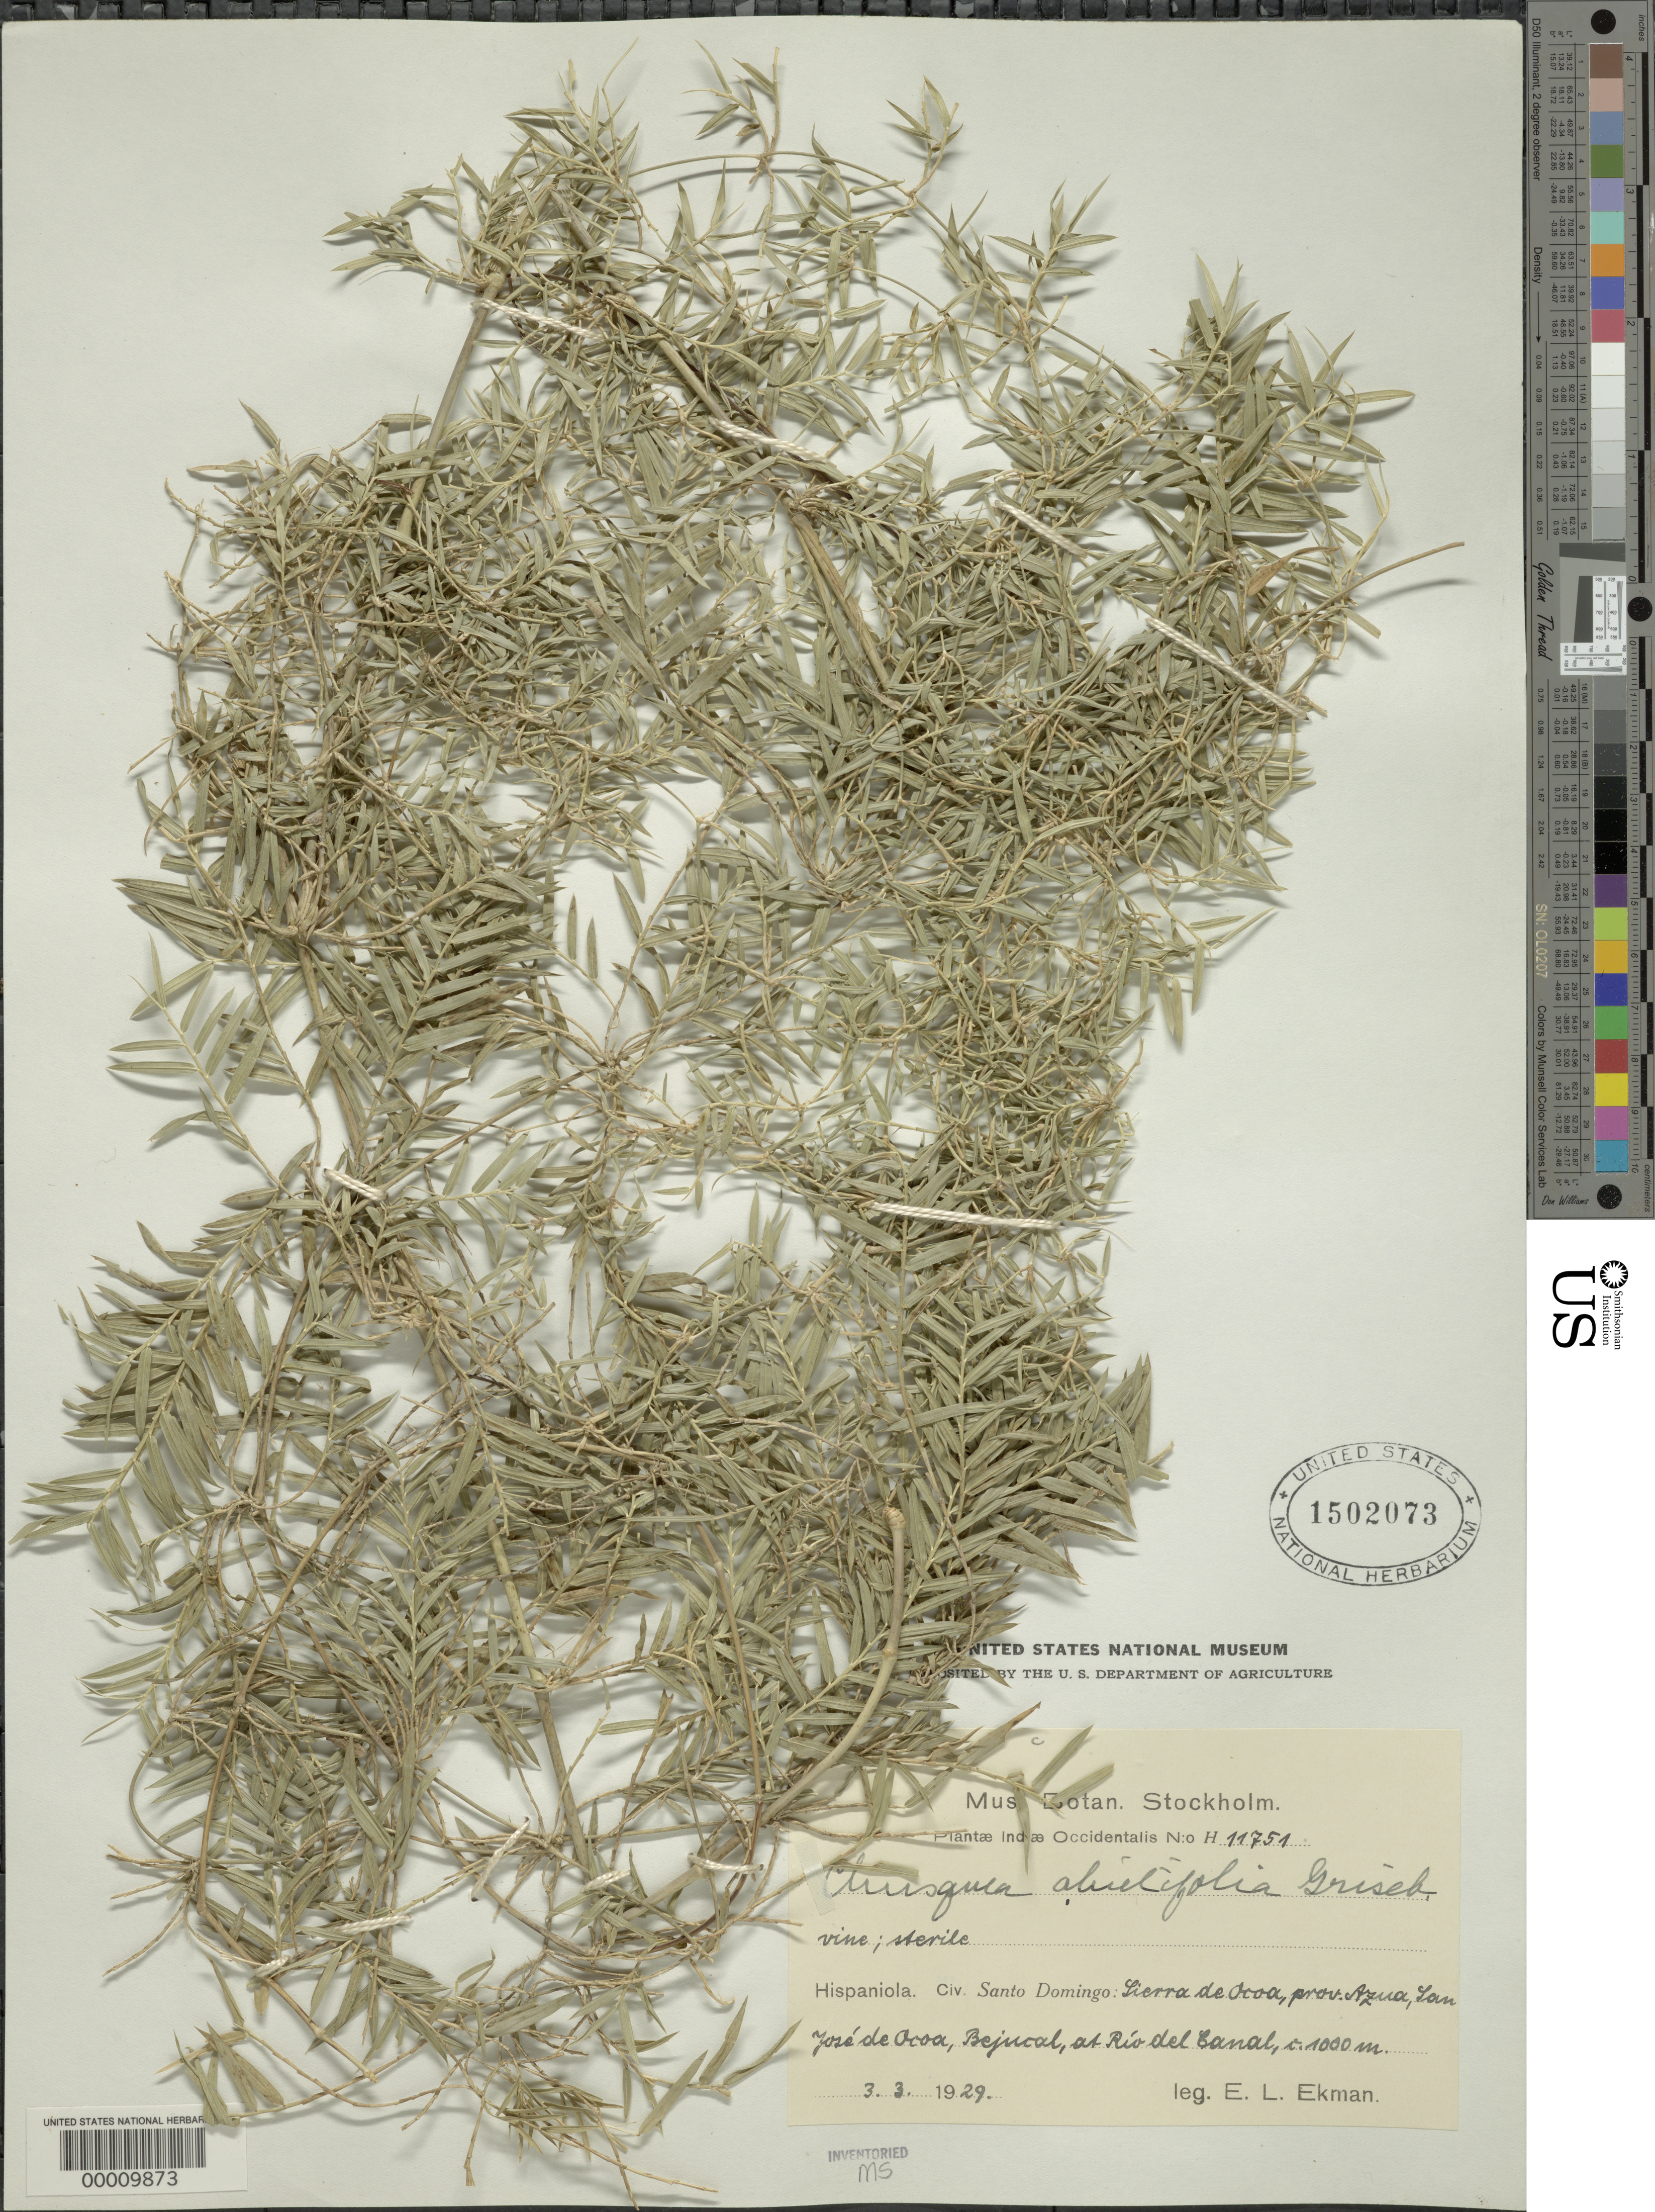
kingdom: Plantae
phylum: Tracheophyta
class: Liliopsida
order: Poales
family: Poaceae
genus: Chusquea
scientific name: Chusquea abietifolia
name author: Griseb.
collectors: E. L. Ekman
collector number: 11751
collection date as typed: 03 Mar 1929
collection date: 1929-03-03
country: Dominican Republic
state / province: Azua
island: Hispaniola Island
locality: Santo domingo: sierra de ocoa, san jose de ocoa, bejucal, at rio del canal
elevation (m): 1000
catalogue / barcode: US 1502073